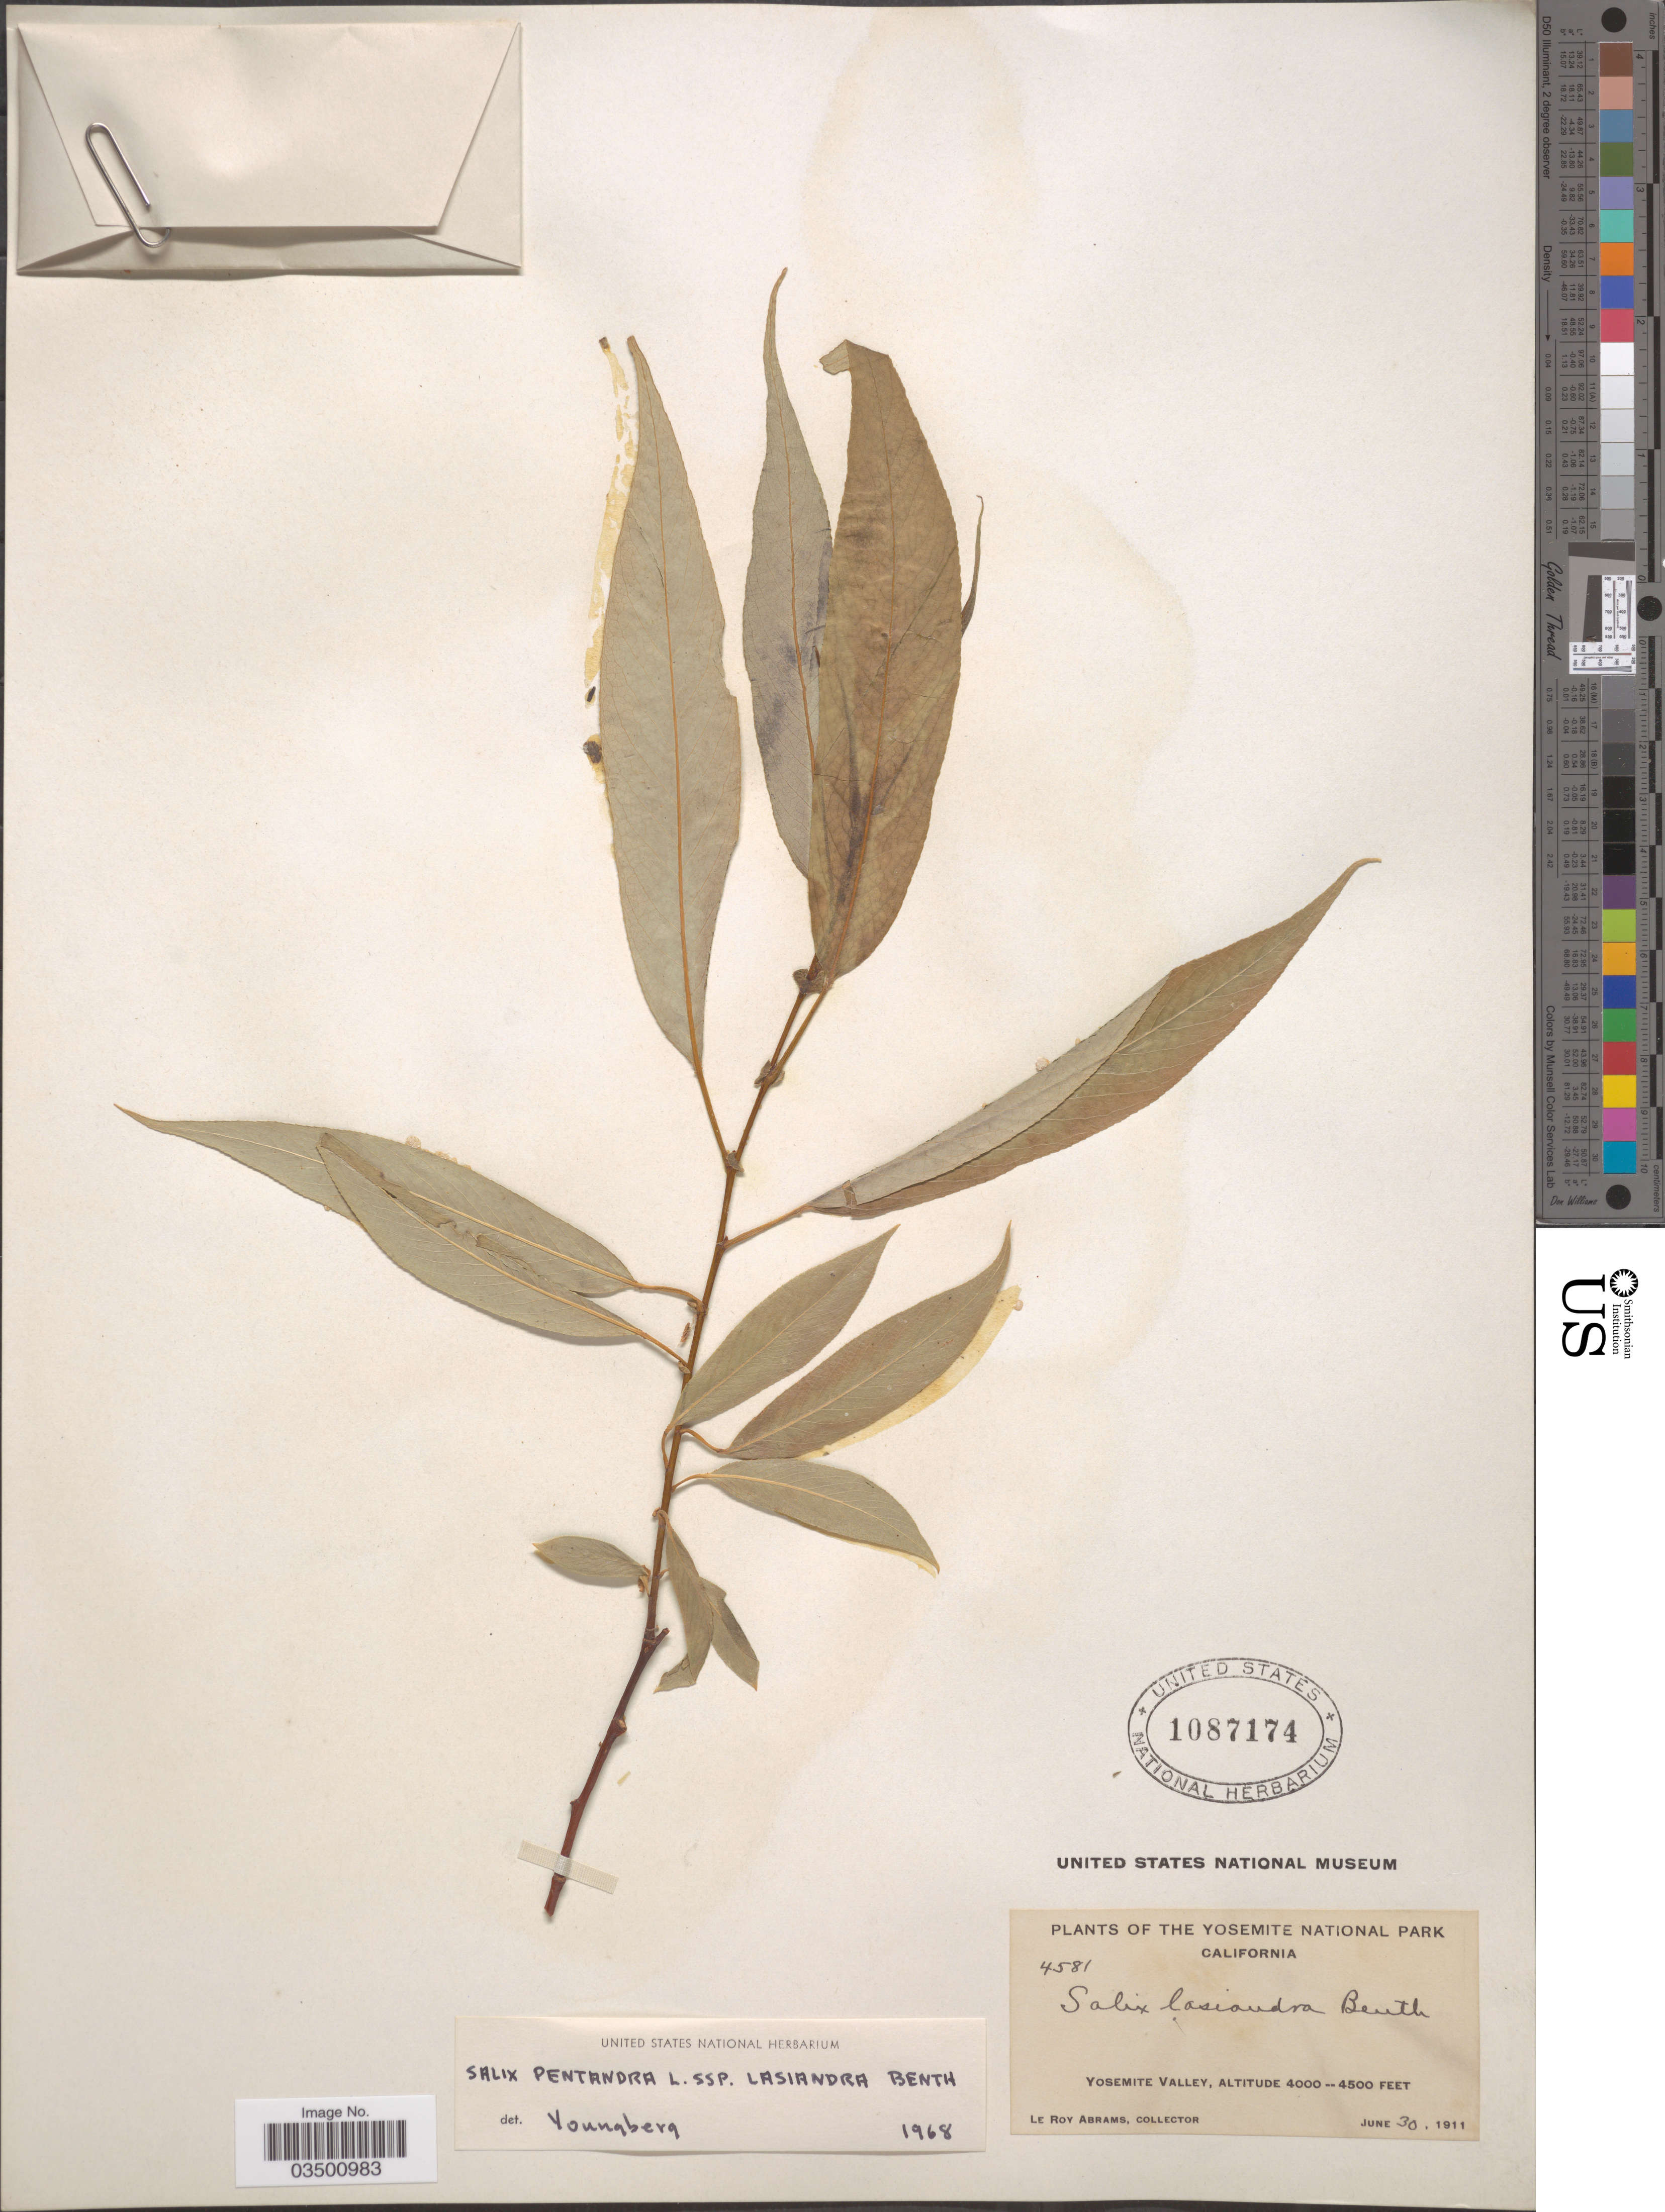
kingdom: Plantae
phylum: Tracheophyta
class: Magnoliopsida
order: Malpighiales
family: Salicaceae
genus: Salix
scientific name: Salix lasiandra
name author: Benth.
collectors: L. Abrams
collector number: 4581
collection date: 1911-06-30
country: United States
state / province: California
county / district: Mariposa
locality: The Yosemite National Park. Yosemite Valley.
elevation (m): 1219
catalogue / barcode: US 1087174